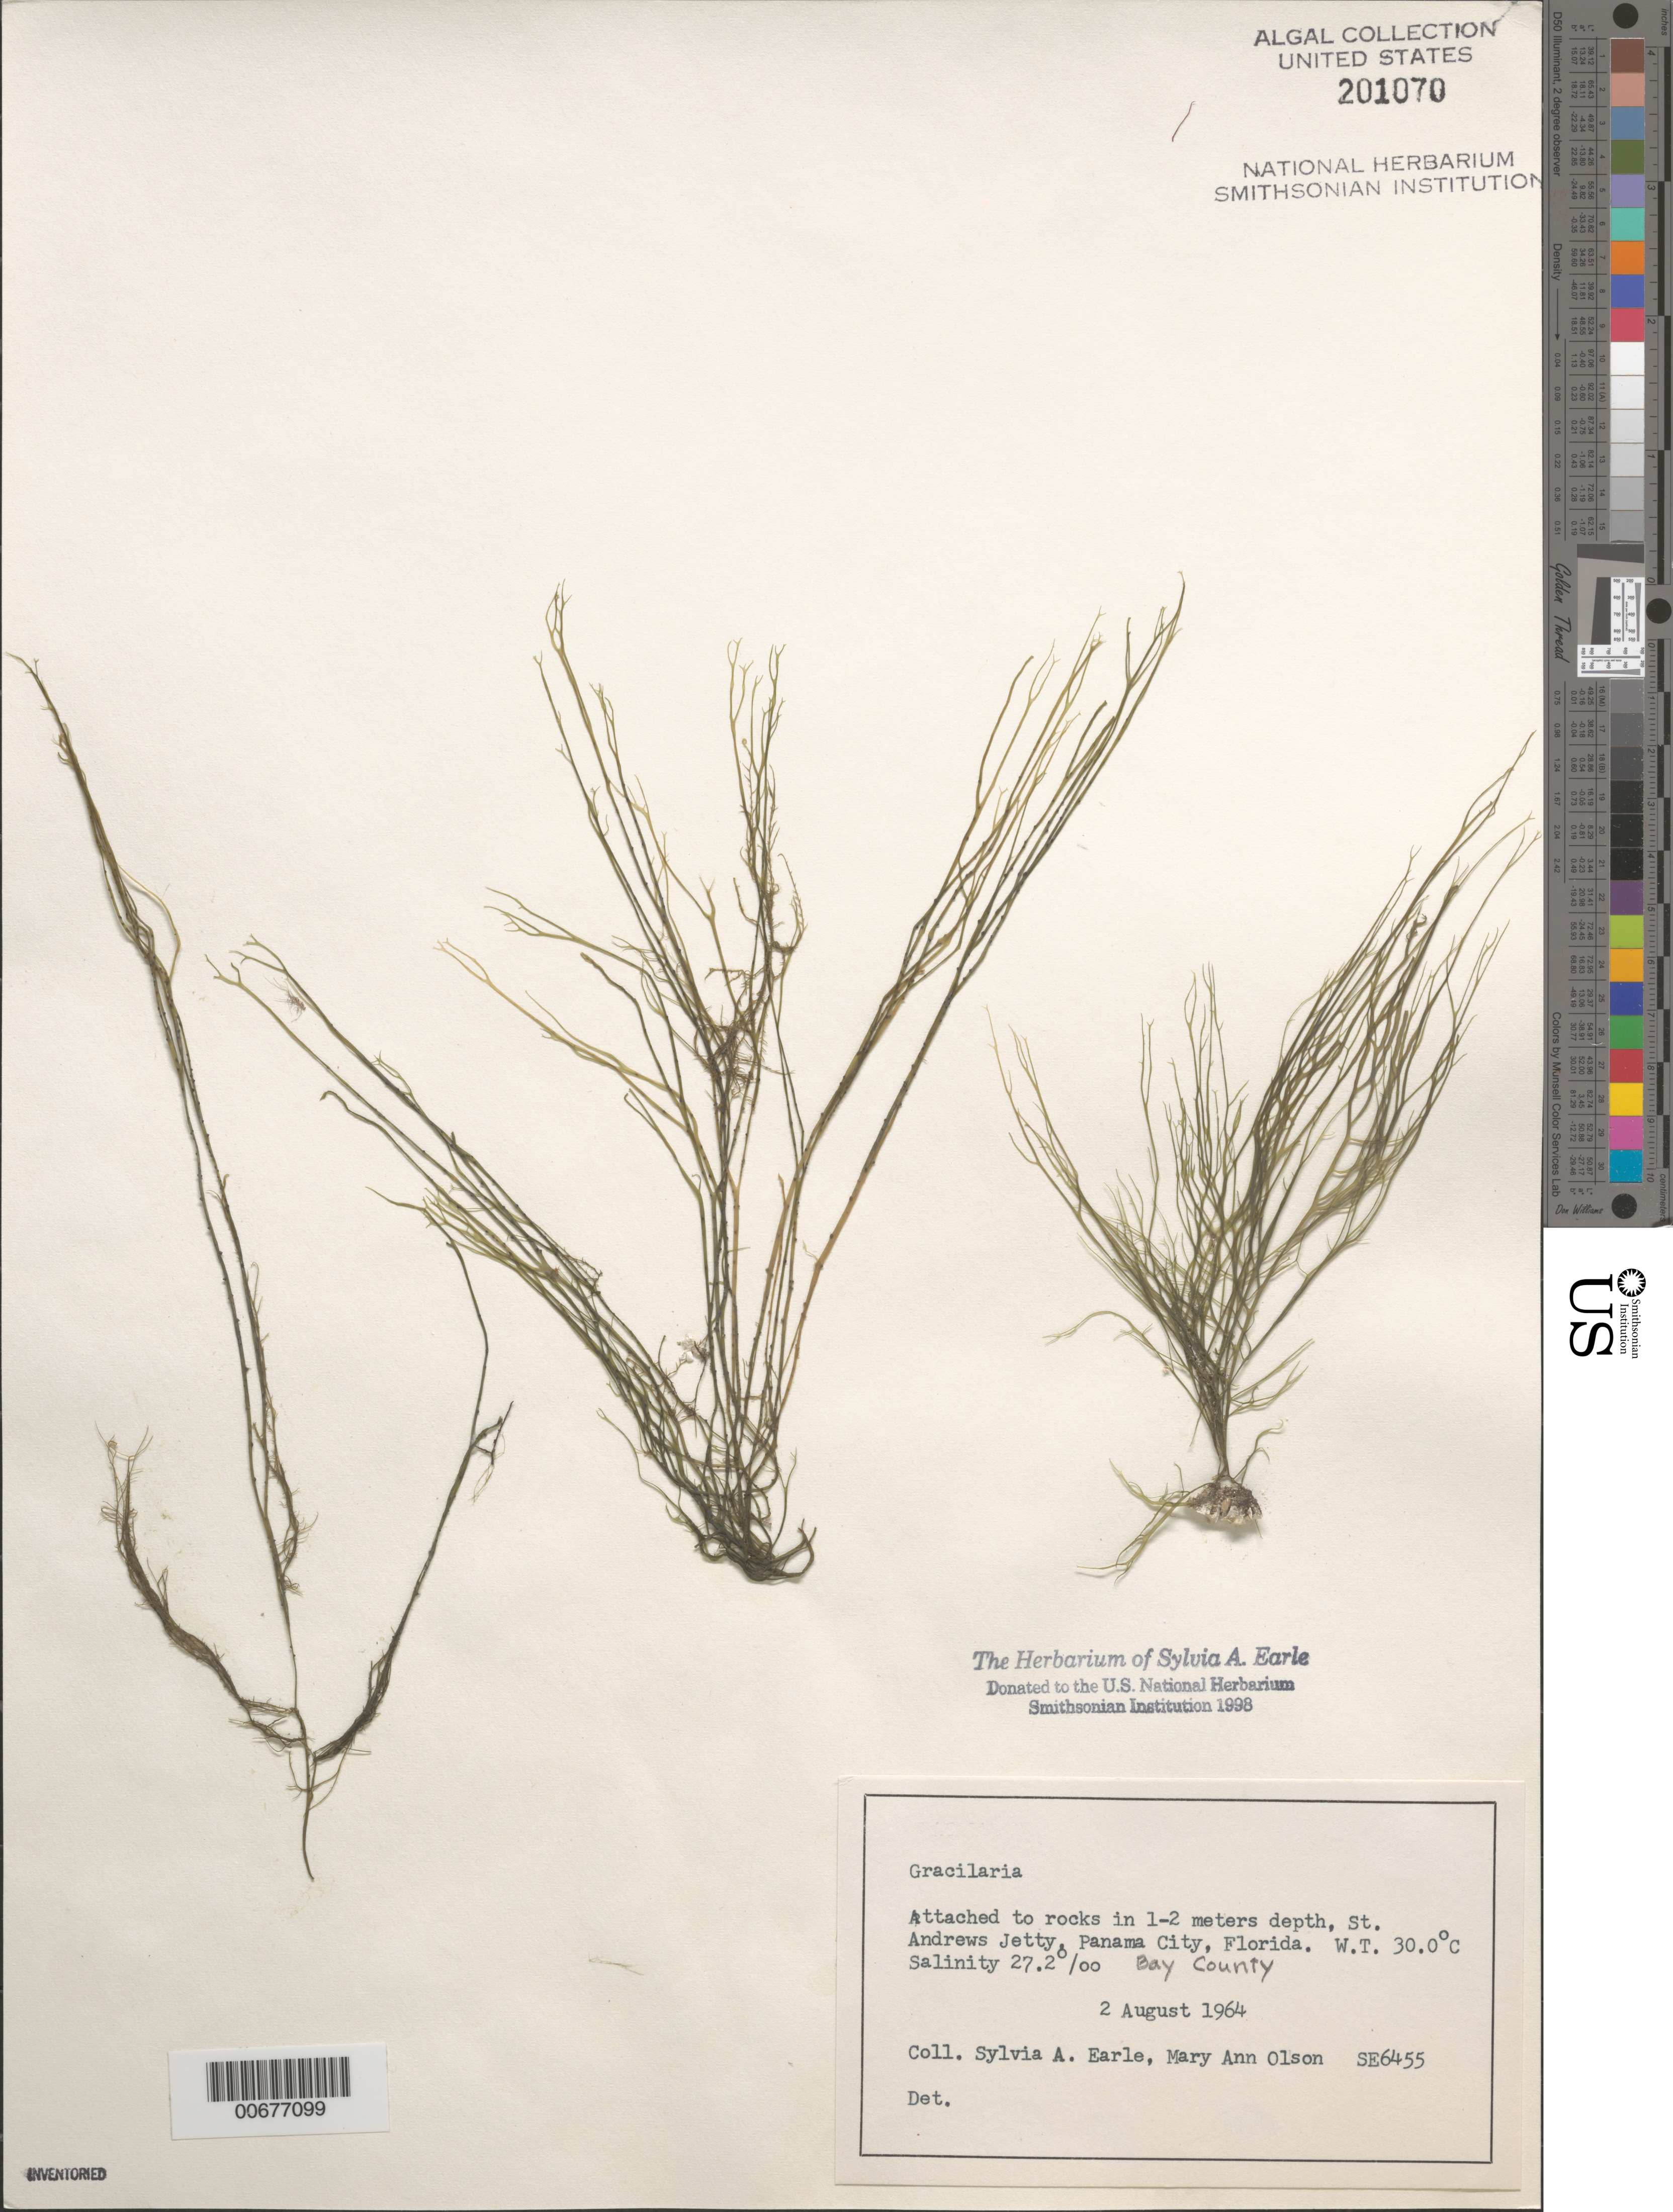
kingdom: Plantae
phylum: Rhodophyta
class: Florideophyceae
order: Gracilariales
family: Gracilariaceae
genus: Gracilaria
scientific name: Gracilaria sp.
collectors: S. A. Earle & M. Olson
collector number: SE 6455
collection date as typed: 02 Aug 1964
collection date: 1964-08-02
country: United States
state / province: Florida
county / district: Bay County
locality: St. Andrews Jetty, Panama City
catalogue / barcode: US 201070